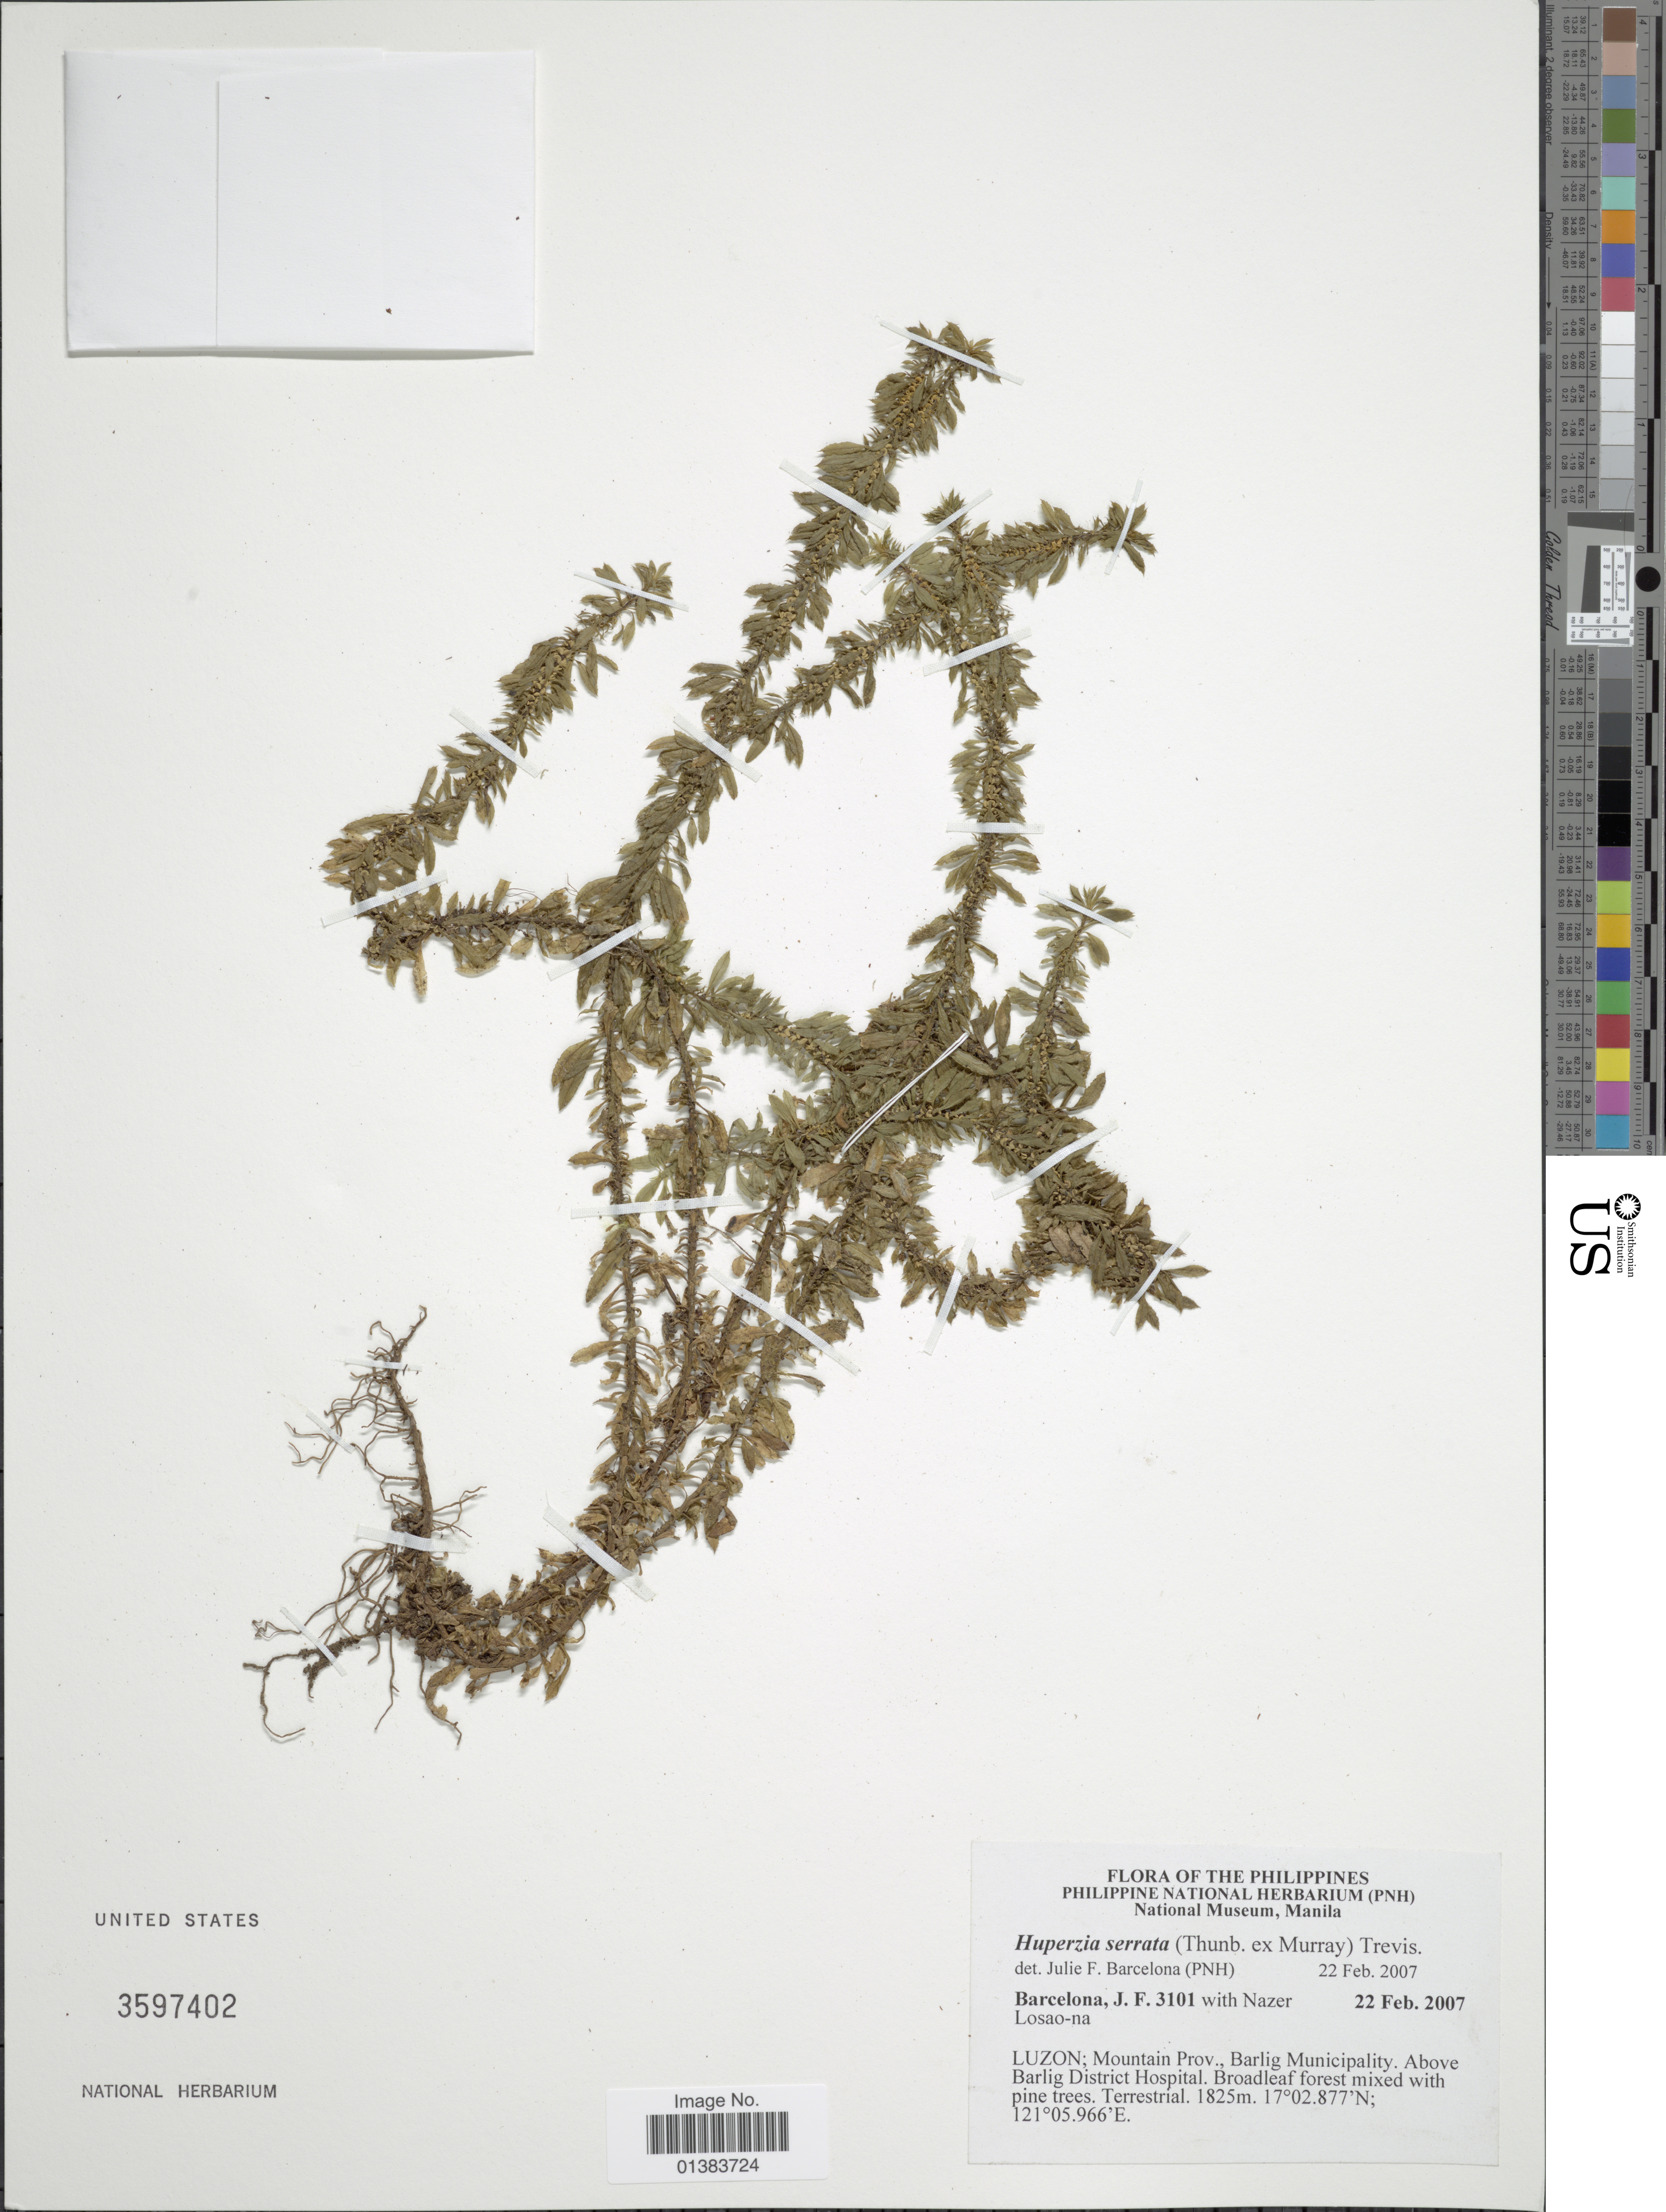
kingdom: Plantae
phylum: Tracheophyta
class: Lycopodiopsida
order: Lycopodiales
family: Lycopodiaceae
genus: Huperzia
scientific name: Huperzia serrata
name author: (Thunb.) Trevis.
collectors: J. F. Barcelona & N. Losao-na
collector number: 3101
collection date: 2007-02-22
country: Philippines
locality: Luzon: Mountain Prov., Barlig Municipality. Above Barlig District Hospital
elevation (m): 1825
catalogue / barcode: US 3597402